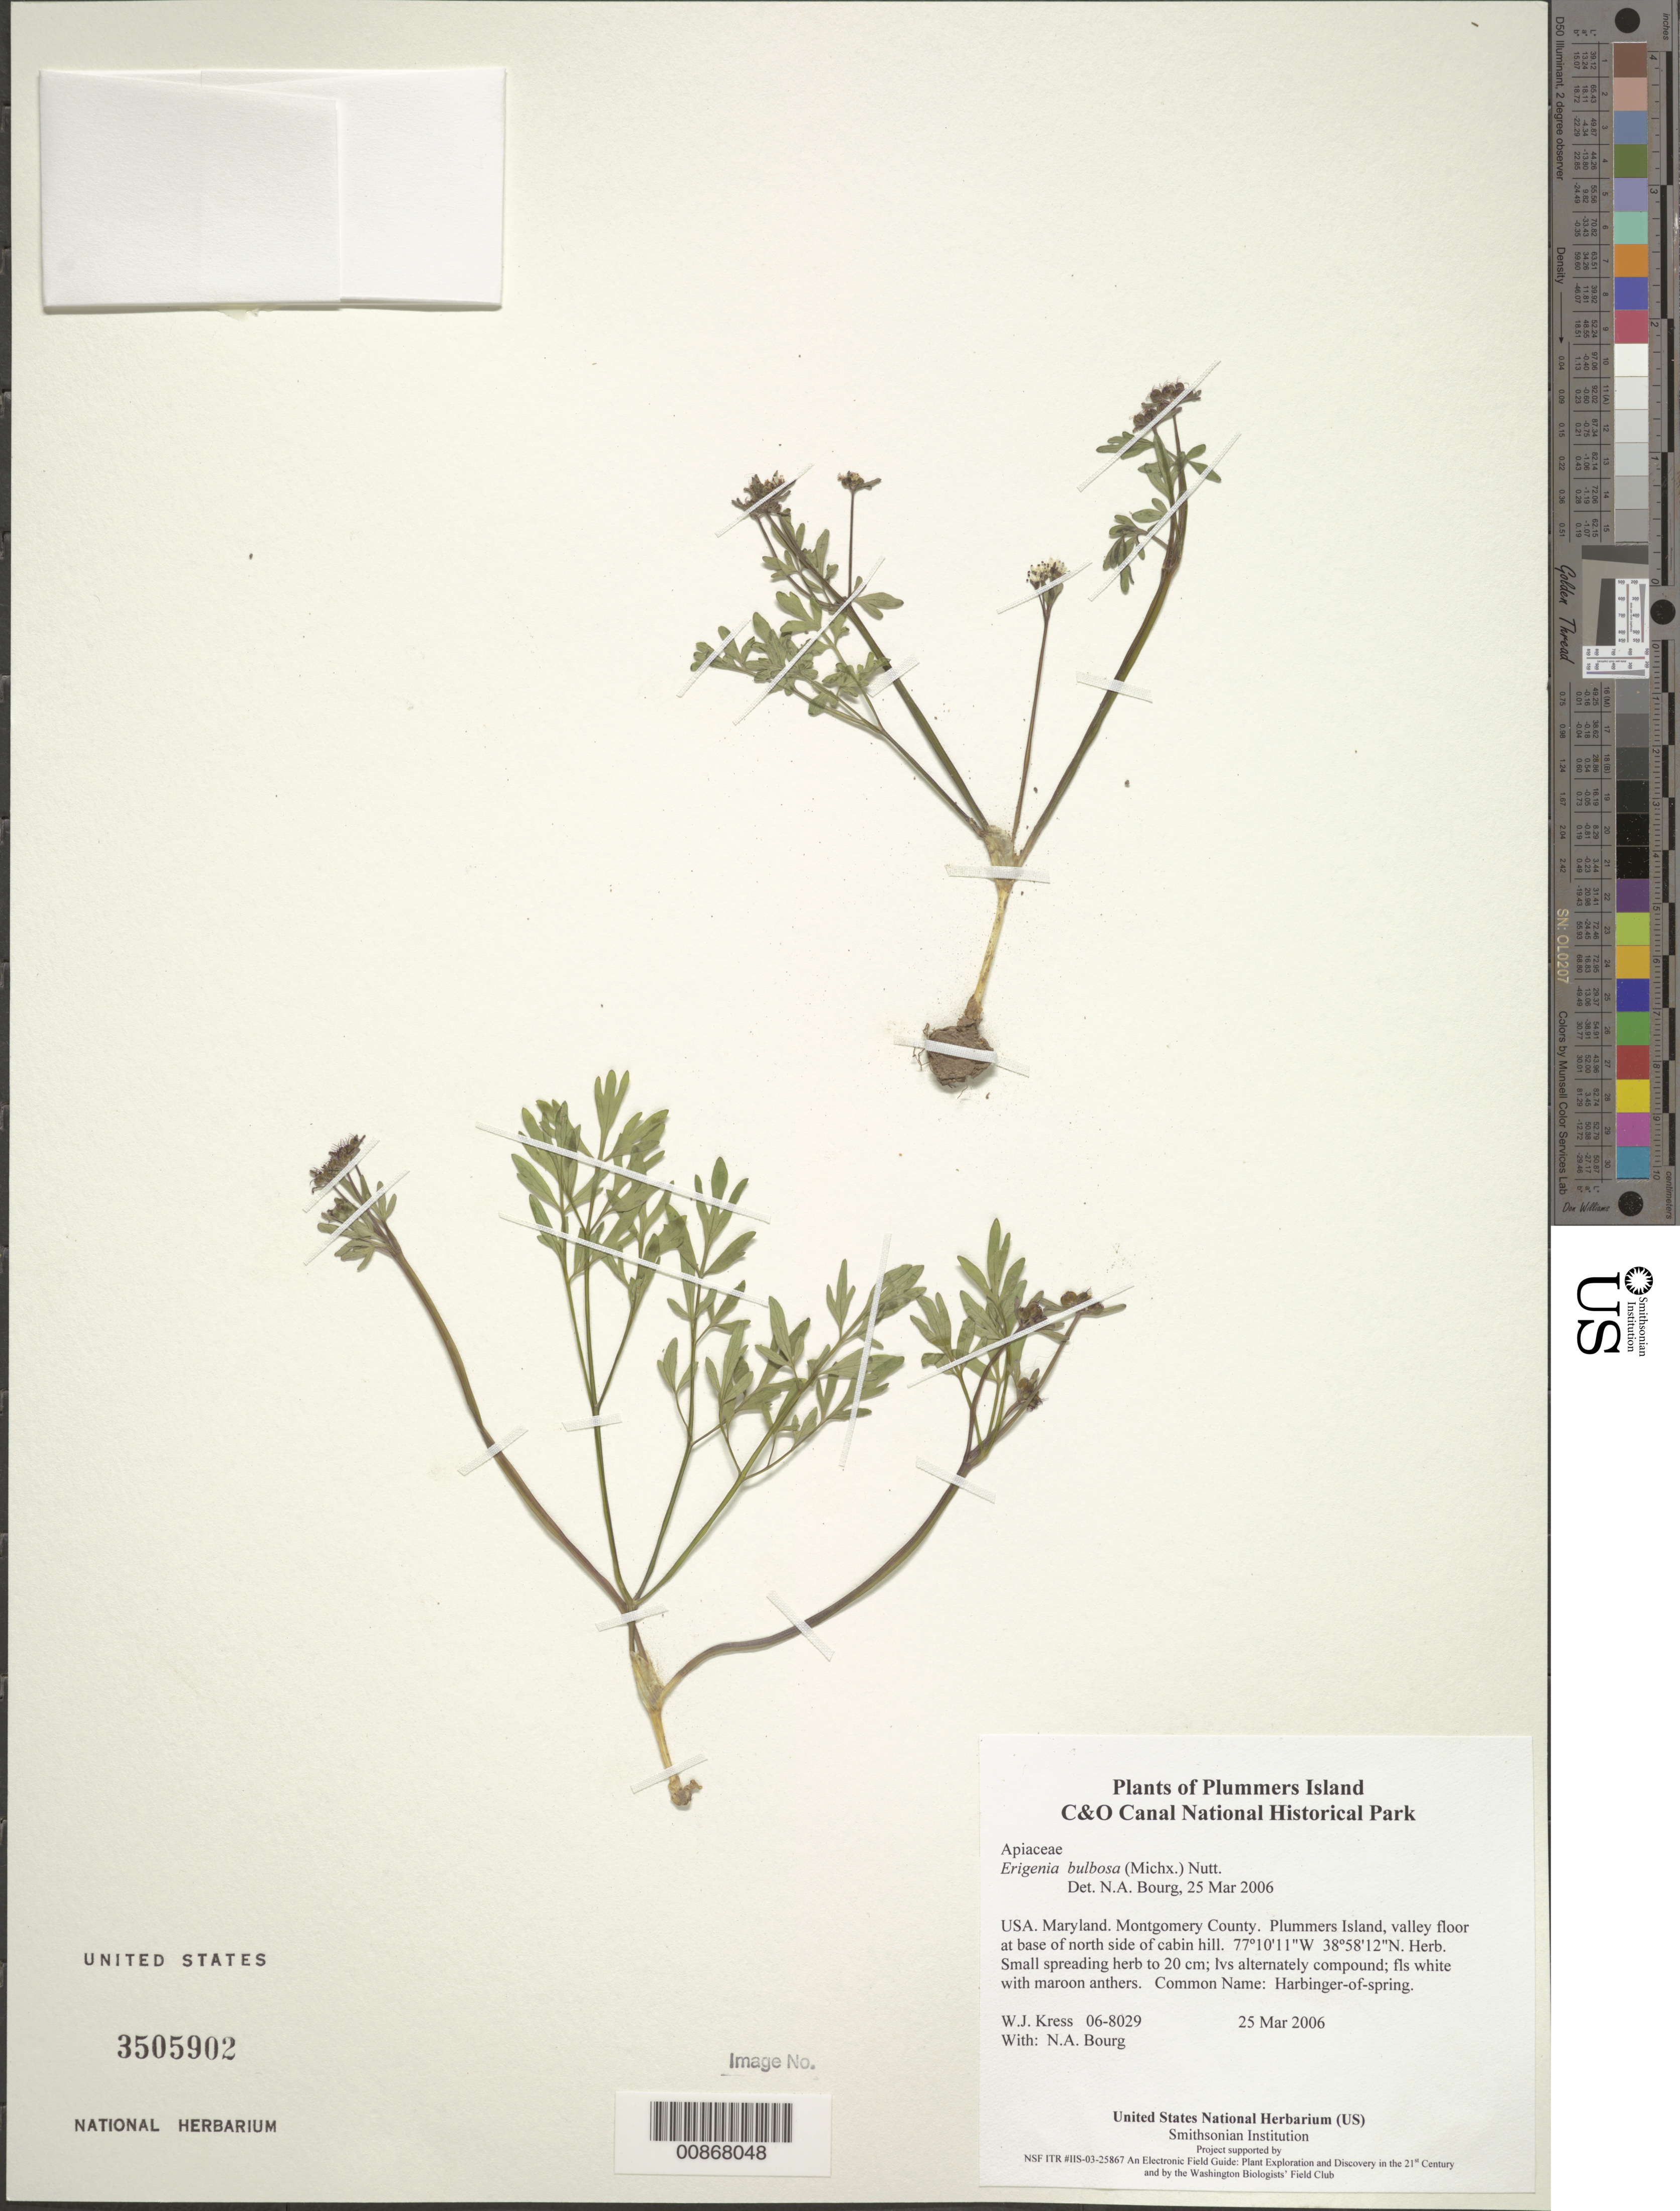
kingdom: Plantae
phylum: Tracheophyta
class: Magnoliopsida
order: Apiales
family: Apiaceae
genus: Erigenia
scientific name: Erigenia bulbosa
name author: (Michx.) Nutt.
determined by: Bourg, N. A.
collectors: W. J. Kress & N. A. Bourg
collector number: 06-8029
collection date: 2006-03-25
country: United States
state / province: Maryland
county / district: Montgomery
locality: Chesapeake and Ohio Canal National Historical Park, Plummers Island, valley floor at base of north side of cabin hill.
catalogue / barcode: US 3505902